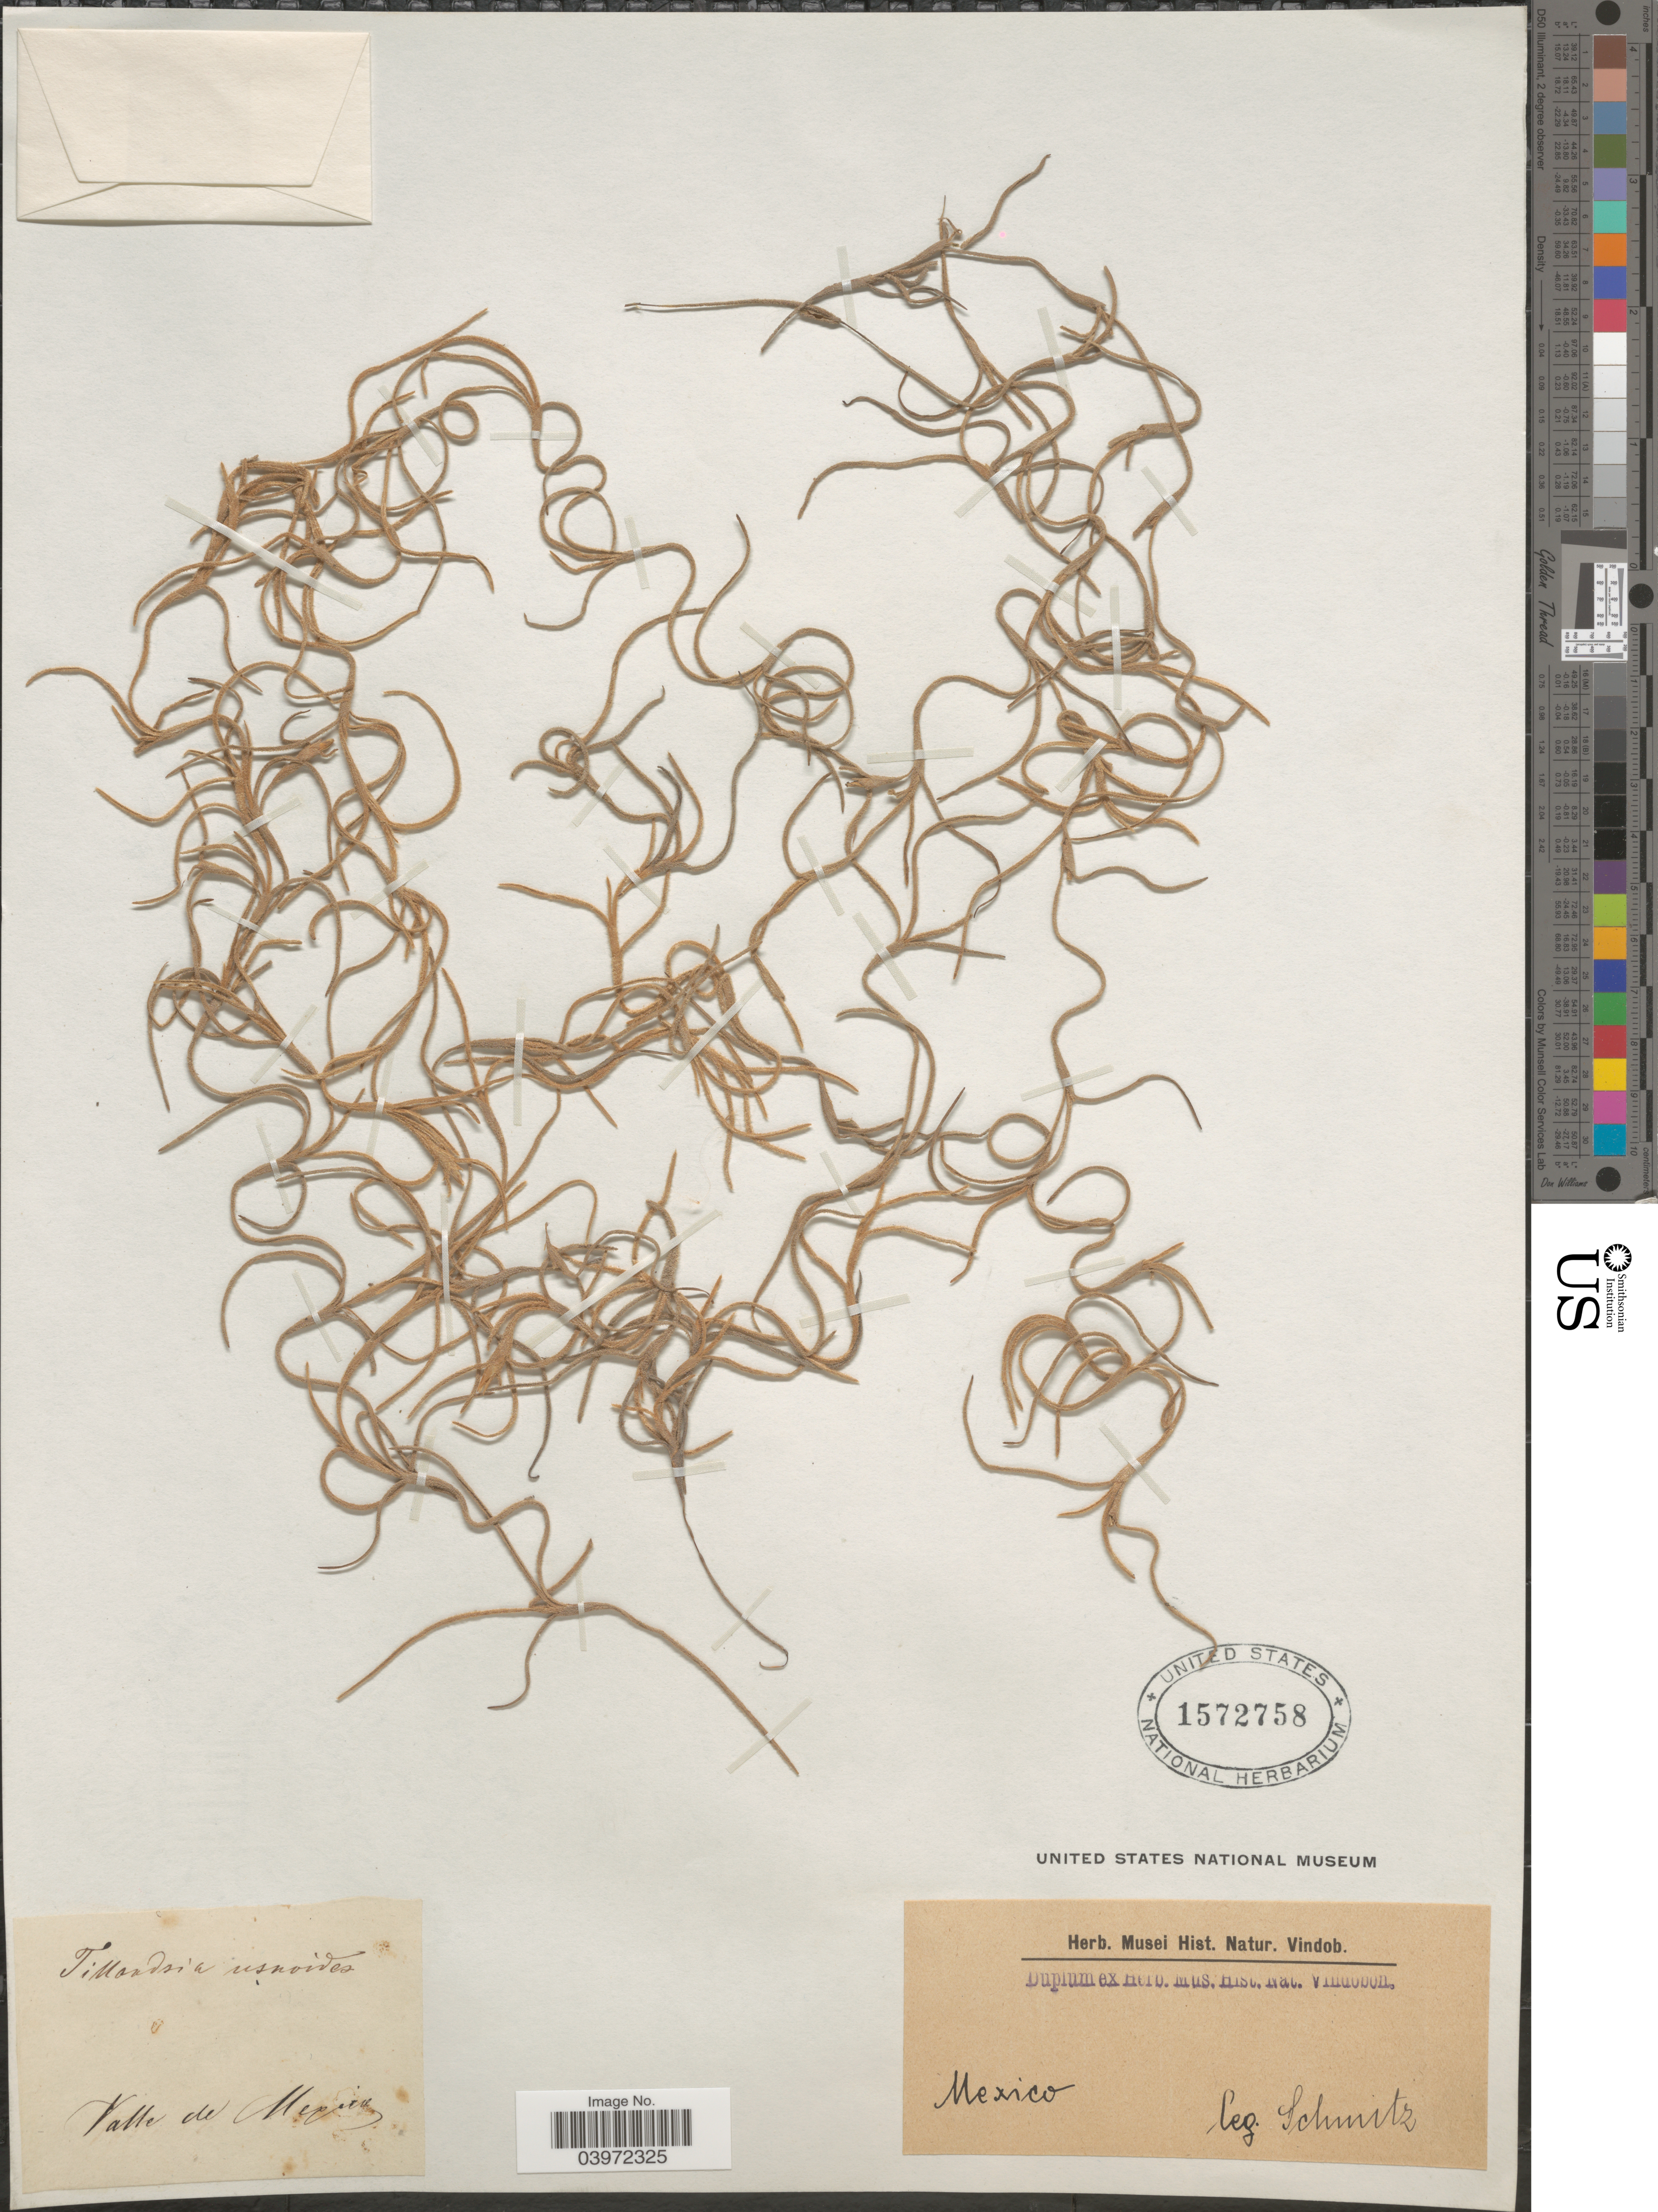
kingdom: Plantae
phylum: Tracheophyta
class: Liliopsida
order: Poales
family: Bromeliaceae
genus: Tillandsia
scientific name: Tillandsia usneoides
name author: (L.) L.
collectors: -. Schmitz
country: Mexico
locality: Valle de Mexico.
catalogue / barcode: US 1572758